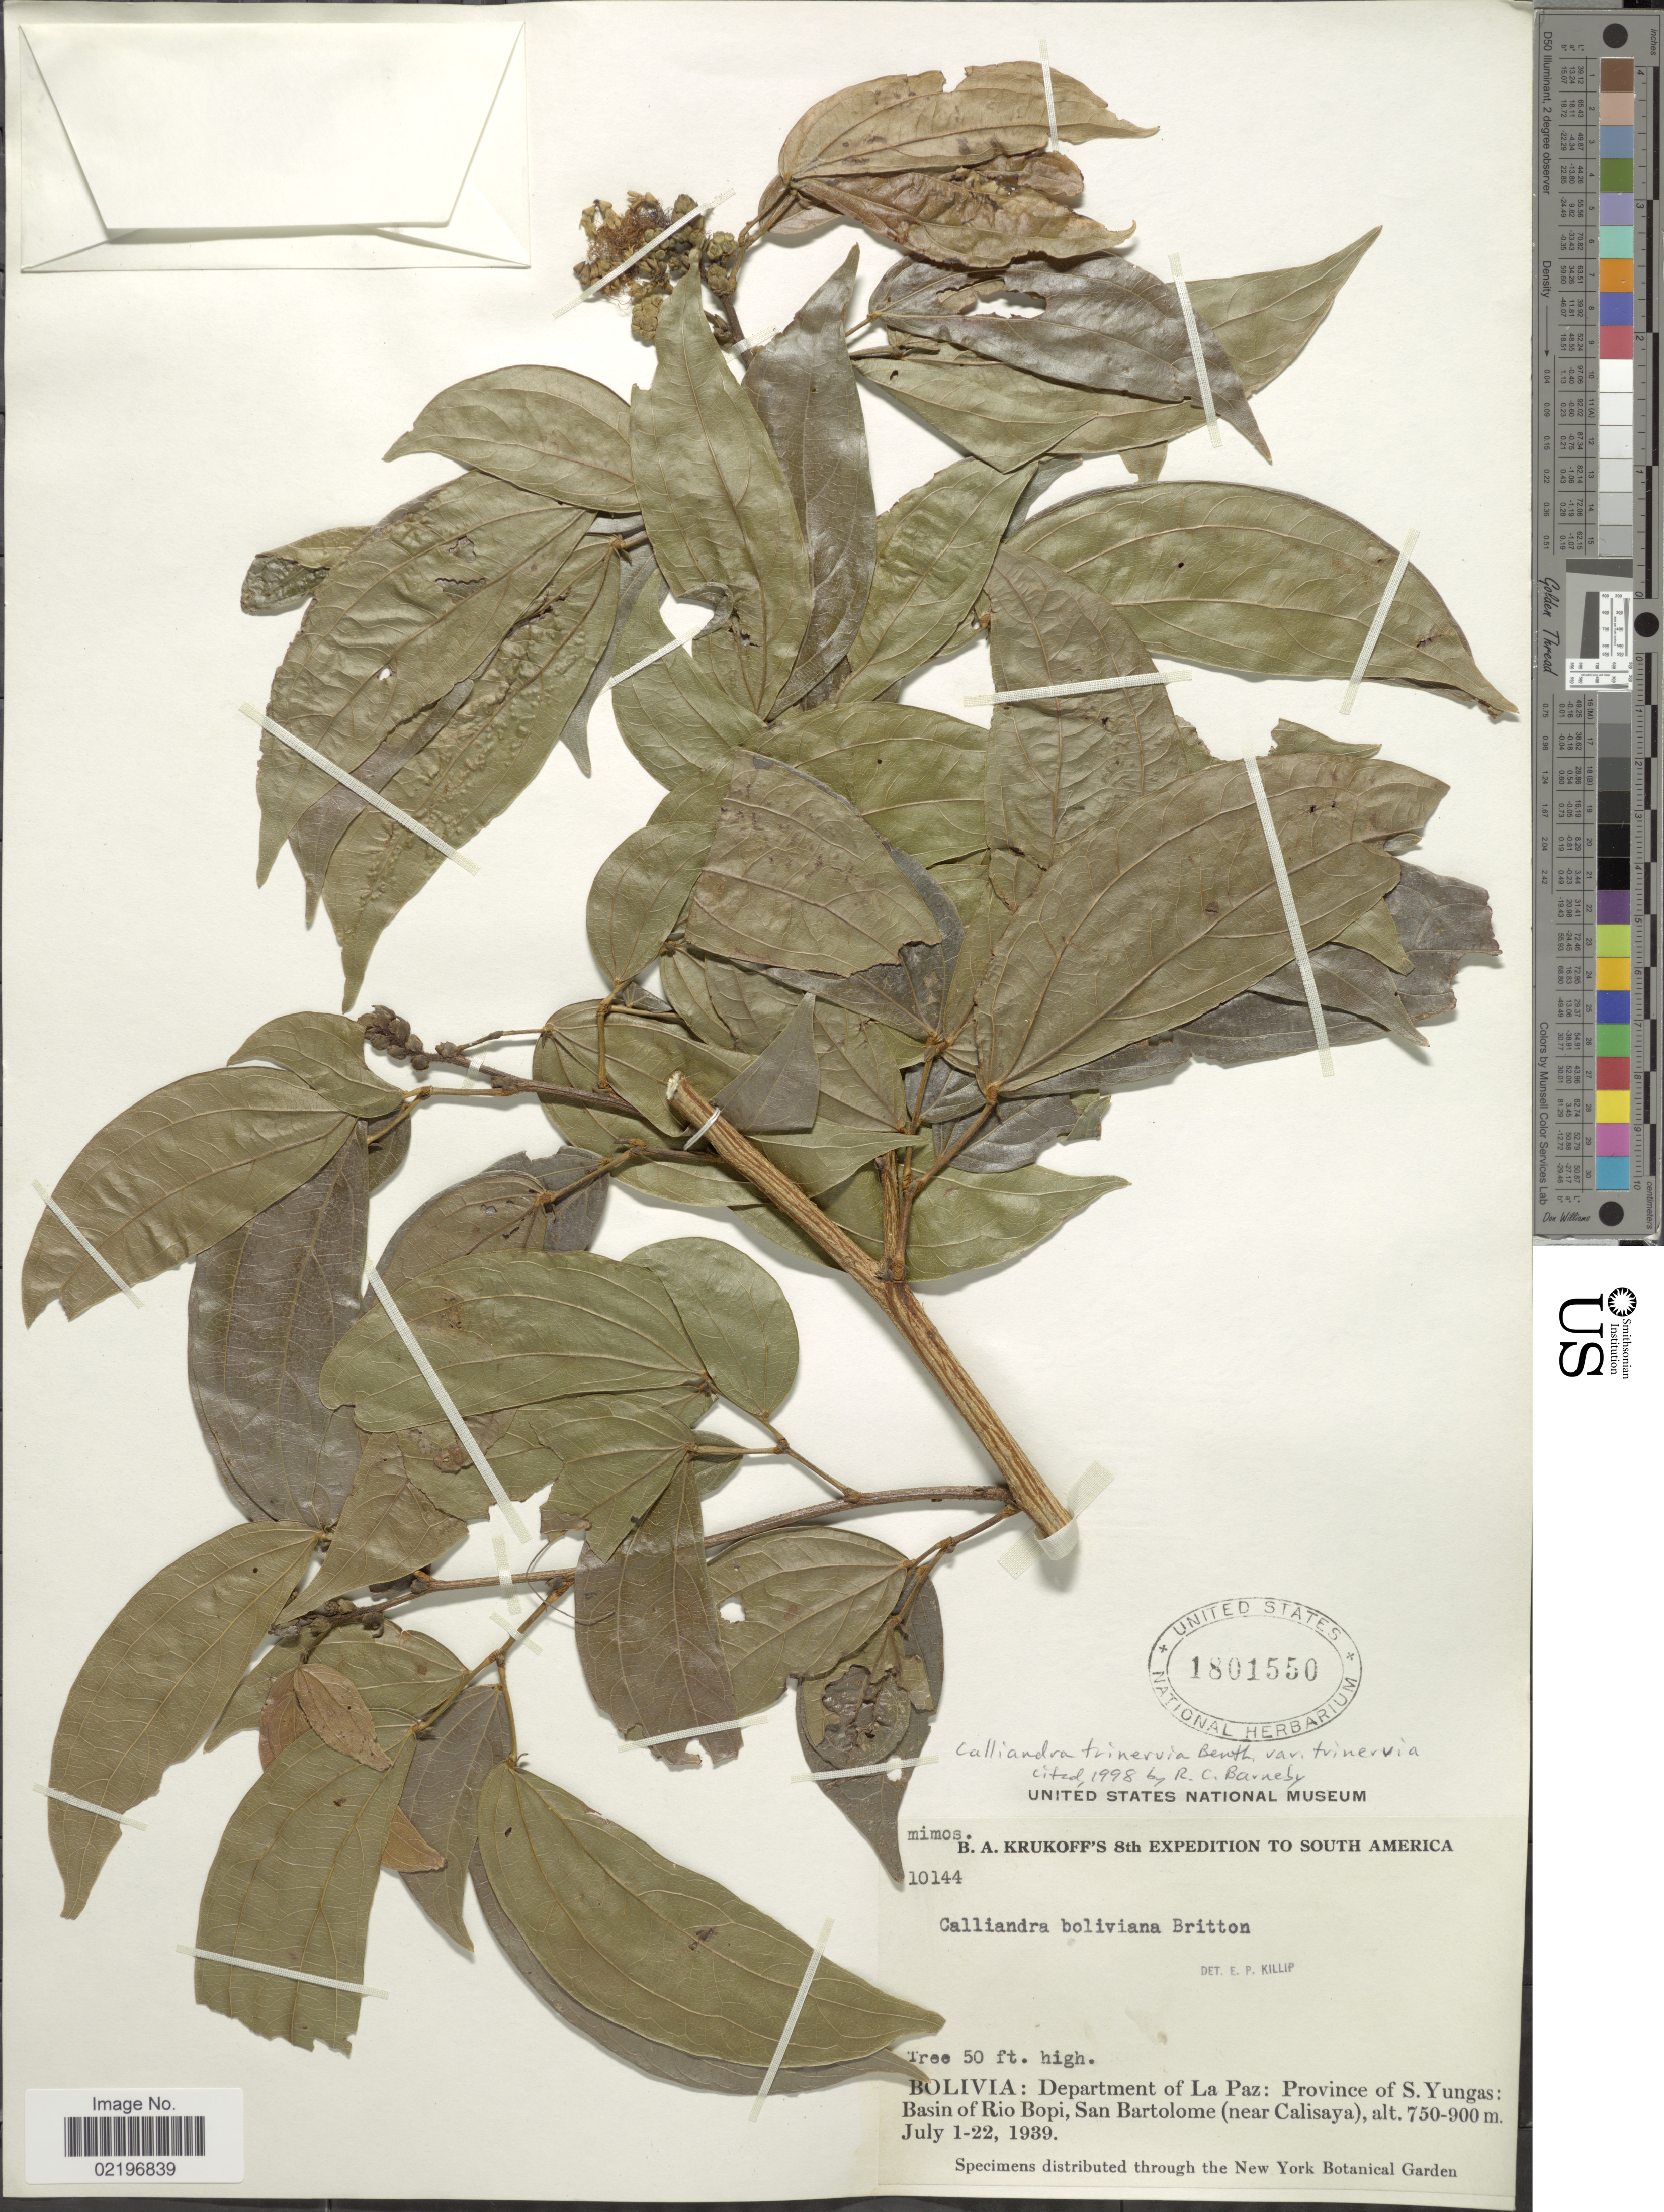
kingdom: Plantae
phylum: Tracheophyta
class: Magnoliopsida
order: Fabales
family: Fabaceae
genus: Calliandra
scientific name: Calliandra trinervia var. trinervia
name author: Benth.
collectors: B. A. Krukoff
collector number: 10144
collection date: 1939-07-01/1939-07-22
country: Bolivia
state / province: La Paz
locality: Province of S. Yungas: Basin of Rio Bopi, San Bartolome (near Calisaya)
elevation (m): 750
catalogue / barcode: US 1801550